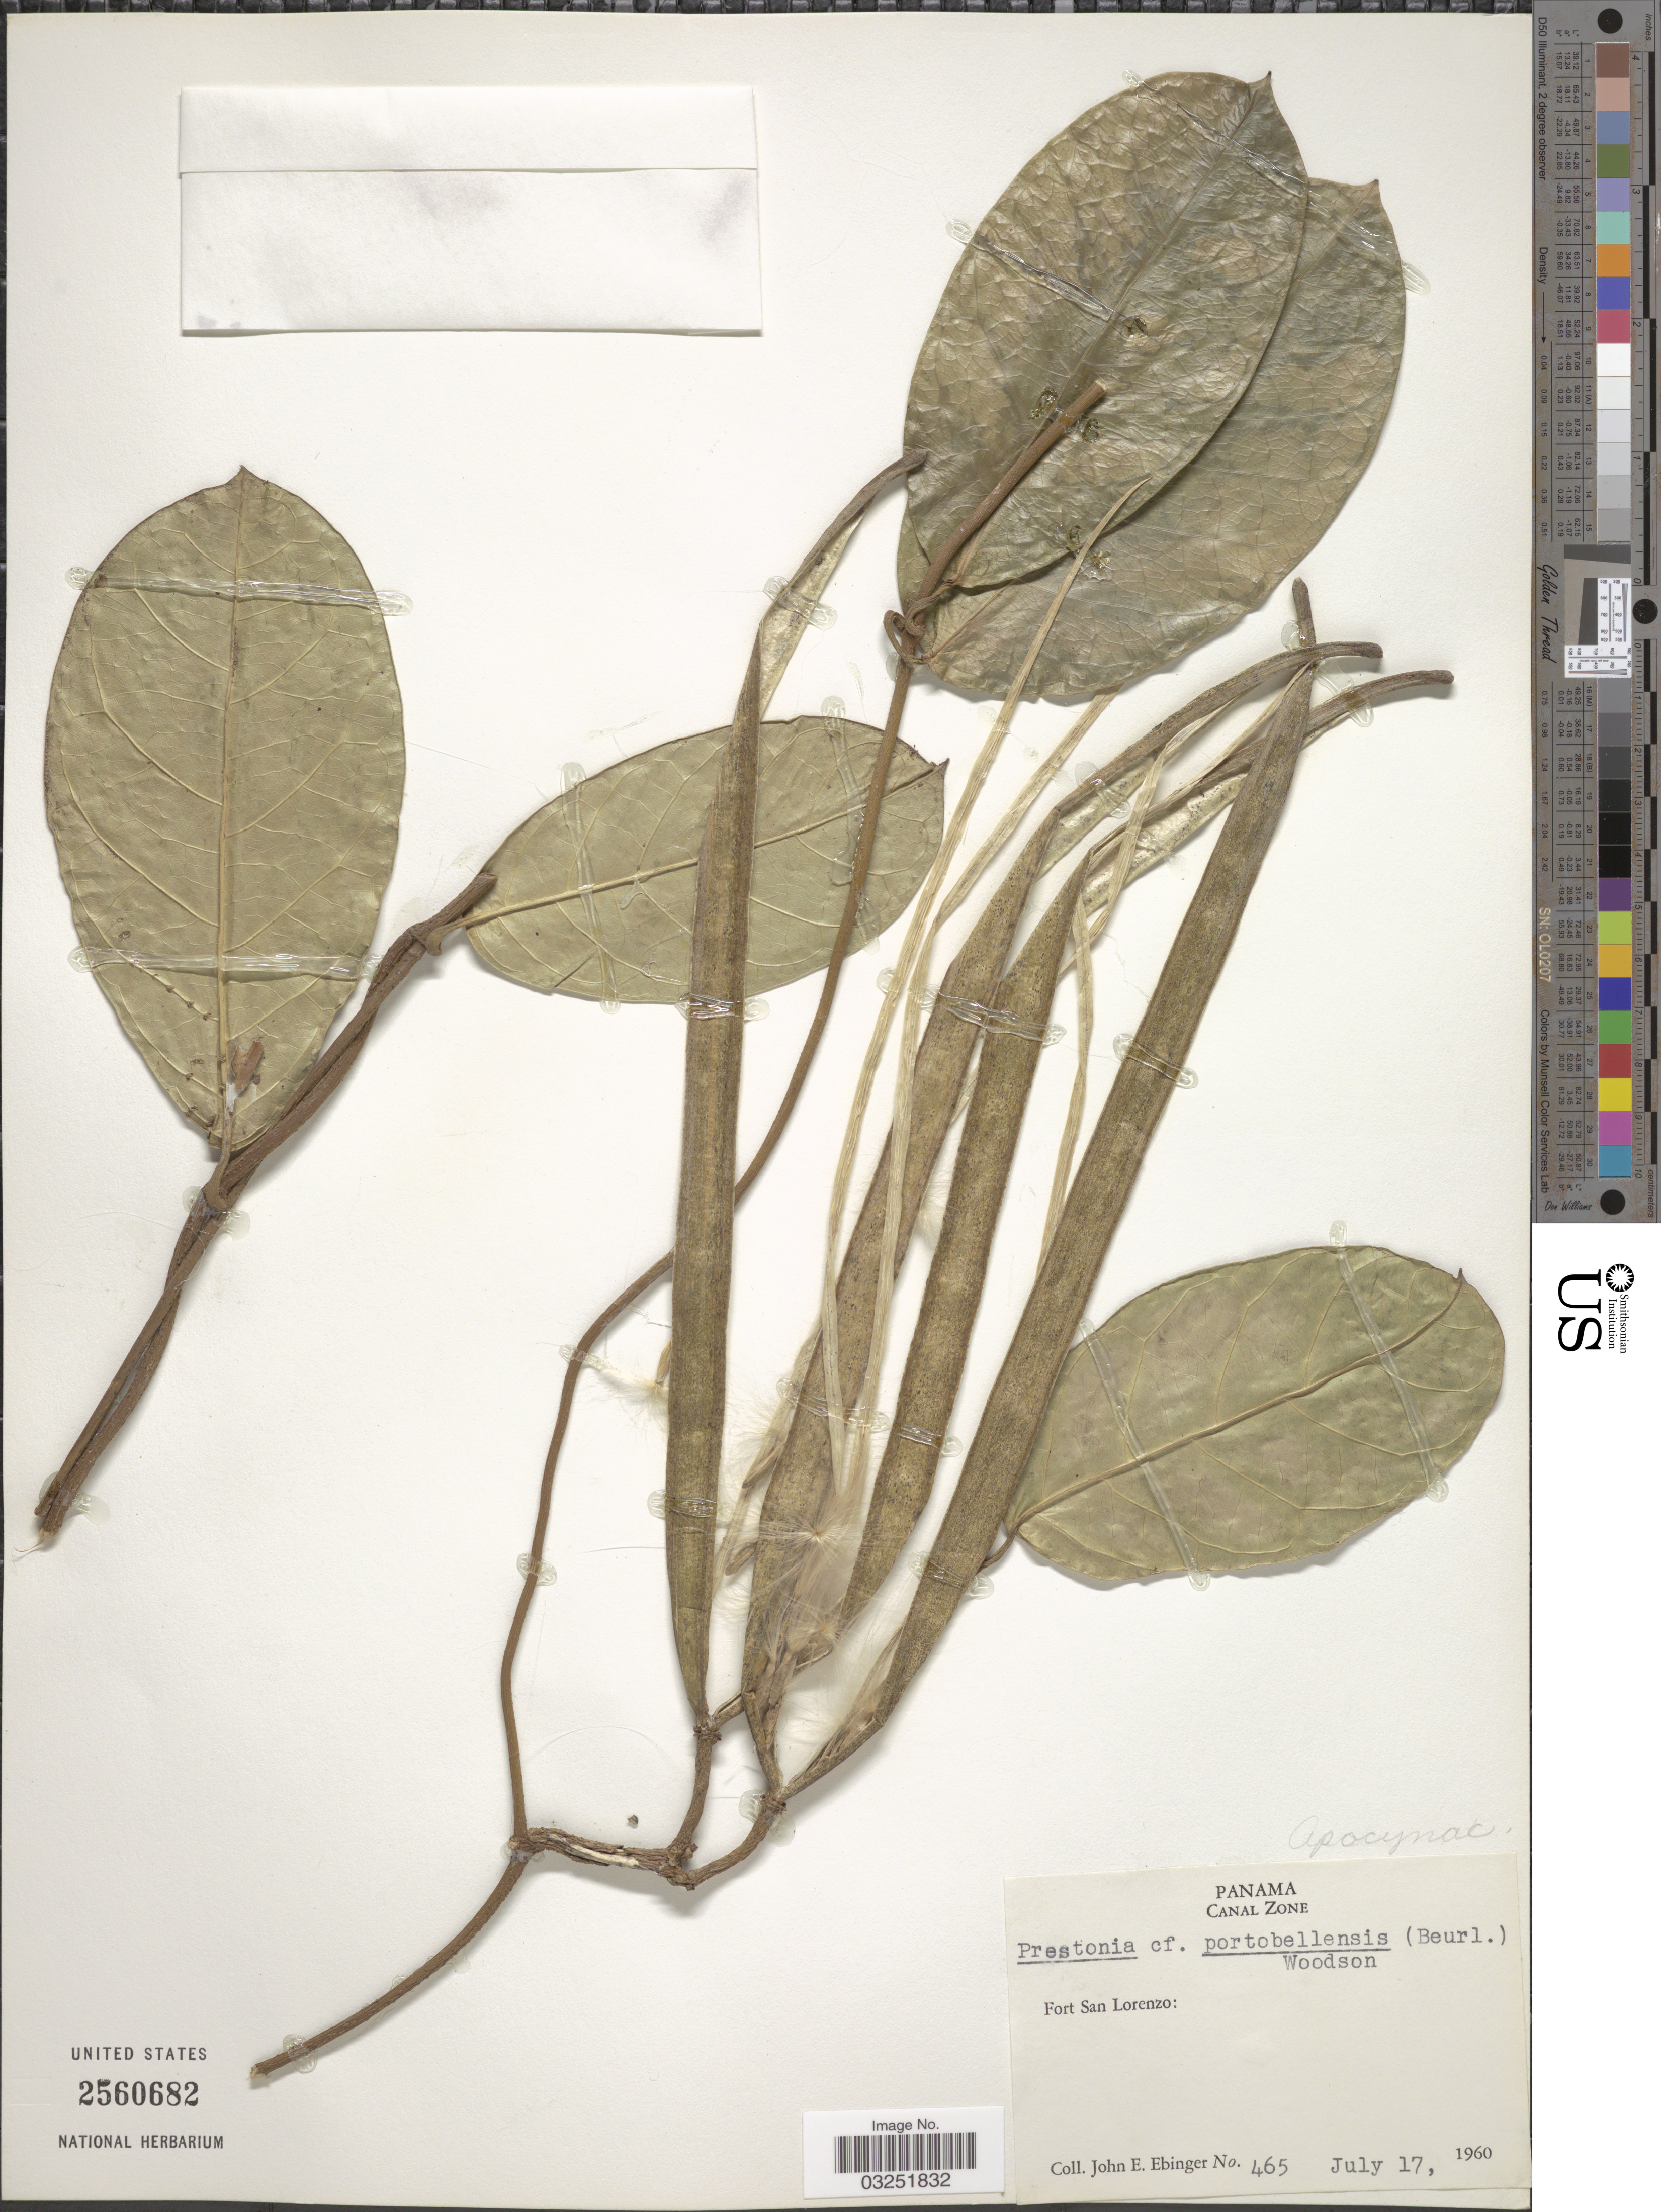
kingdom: Plantae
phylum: Tracheophyta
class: Magnoliopsida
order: Gentianales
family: Apocynaceae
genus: Prestonia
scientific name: Prestonia portobellensis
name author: (Beurl.) Woodson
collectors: J. Ebinger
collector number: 465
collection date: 1960-07-17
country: Panama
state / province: Colón / Panamá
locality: Canal Zone, Fort San Lorenzo.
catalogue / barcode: US 2560682